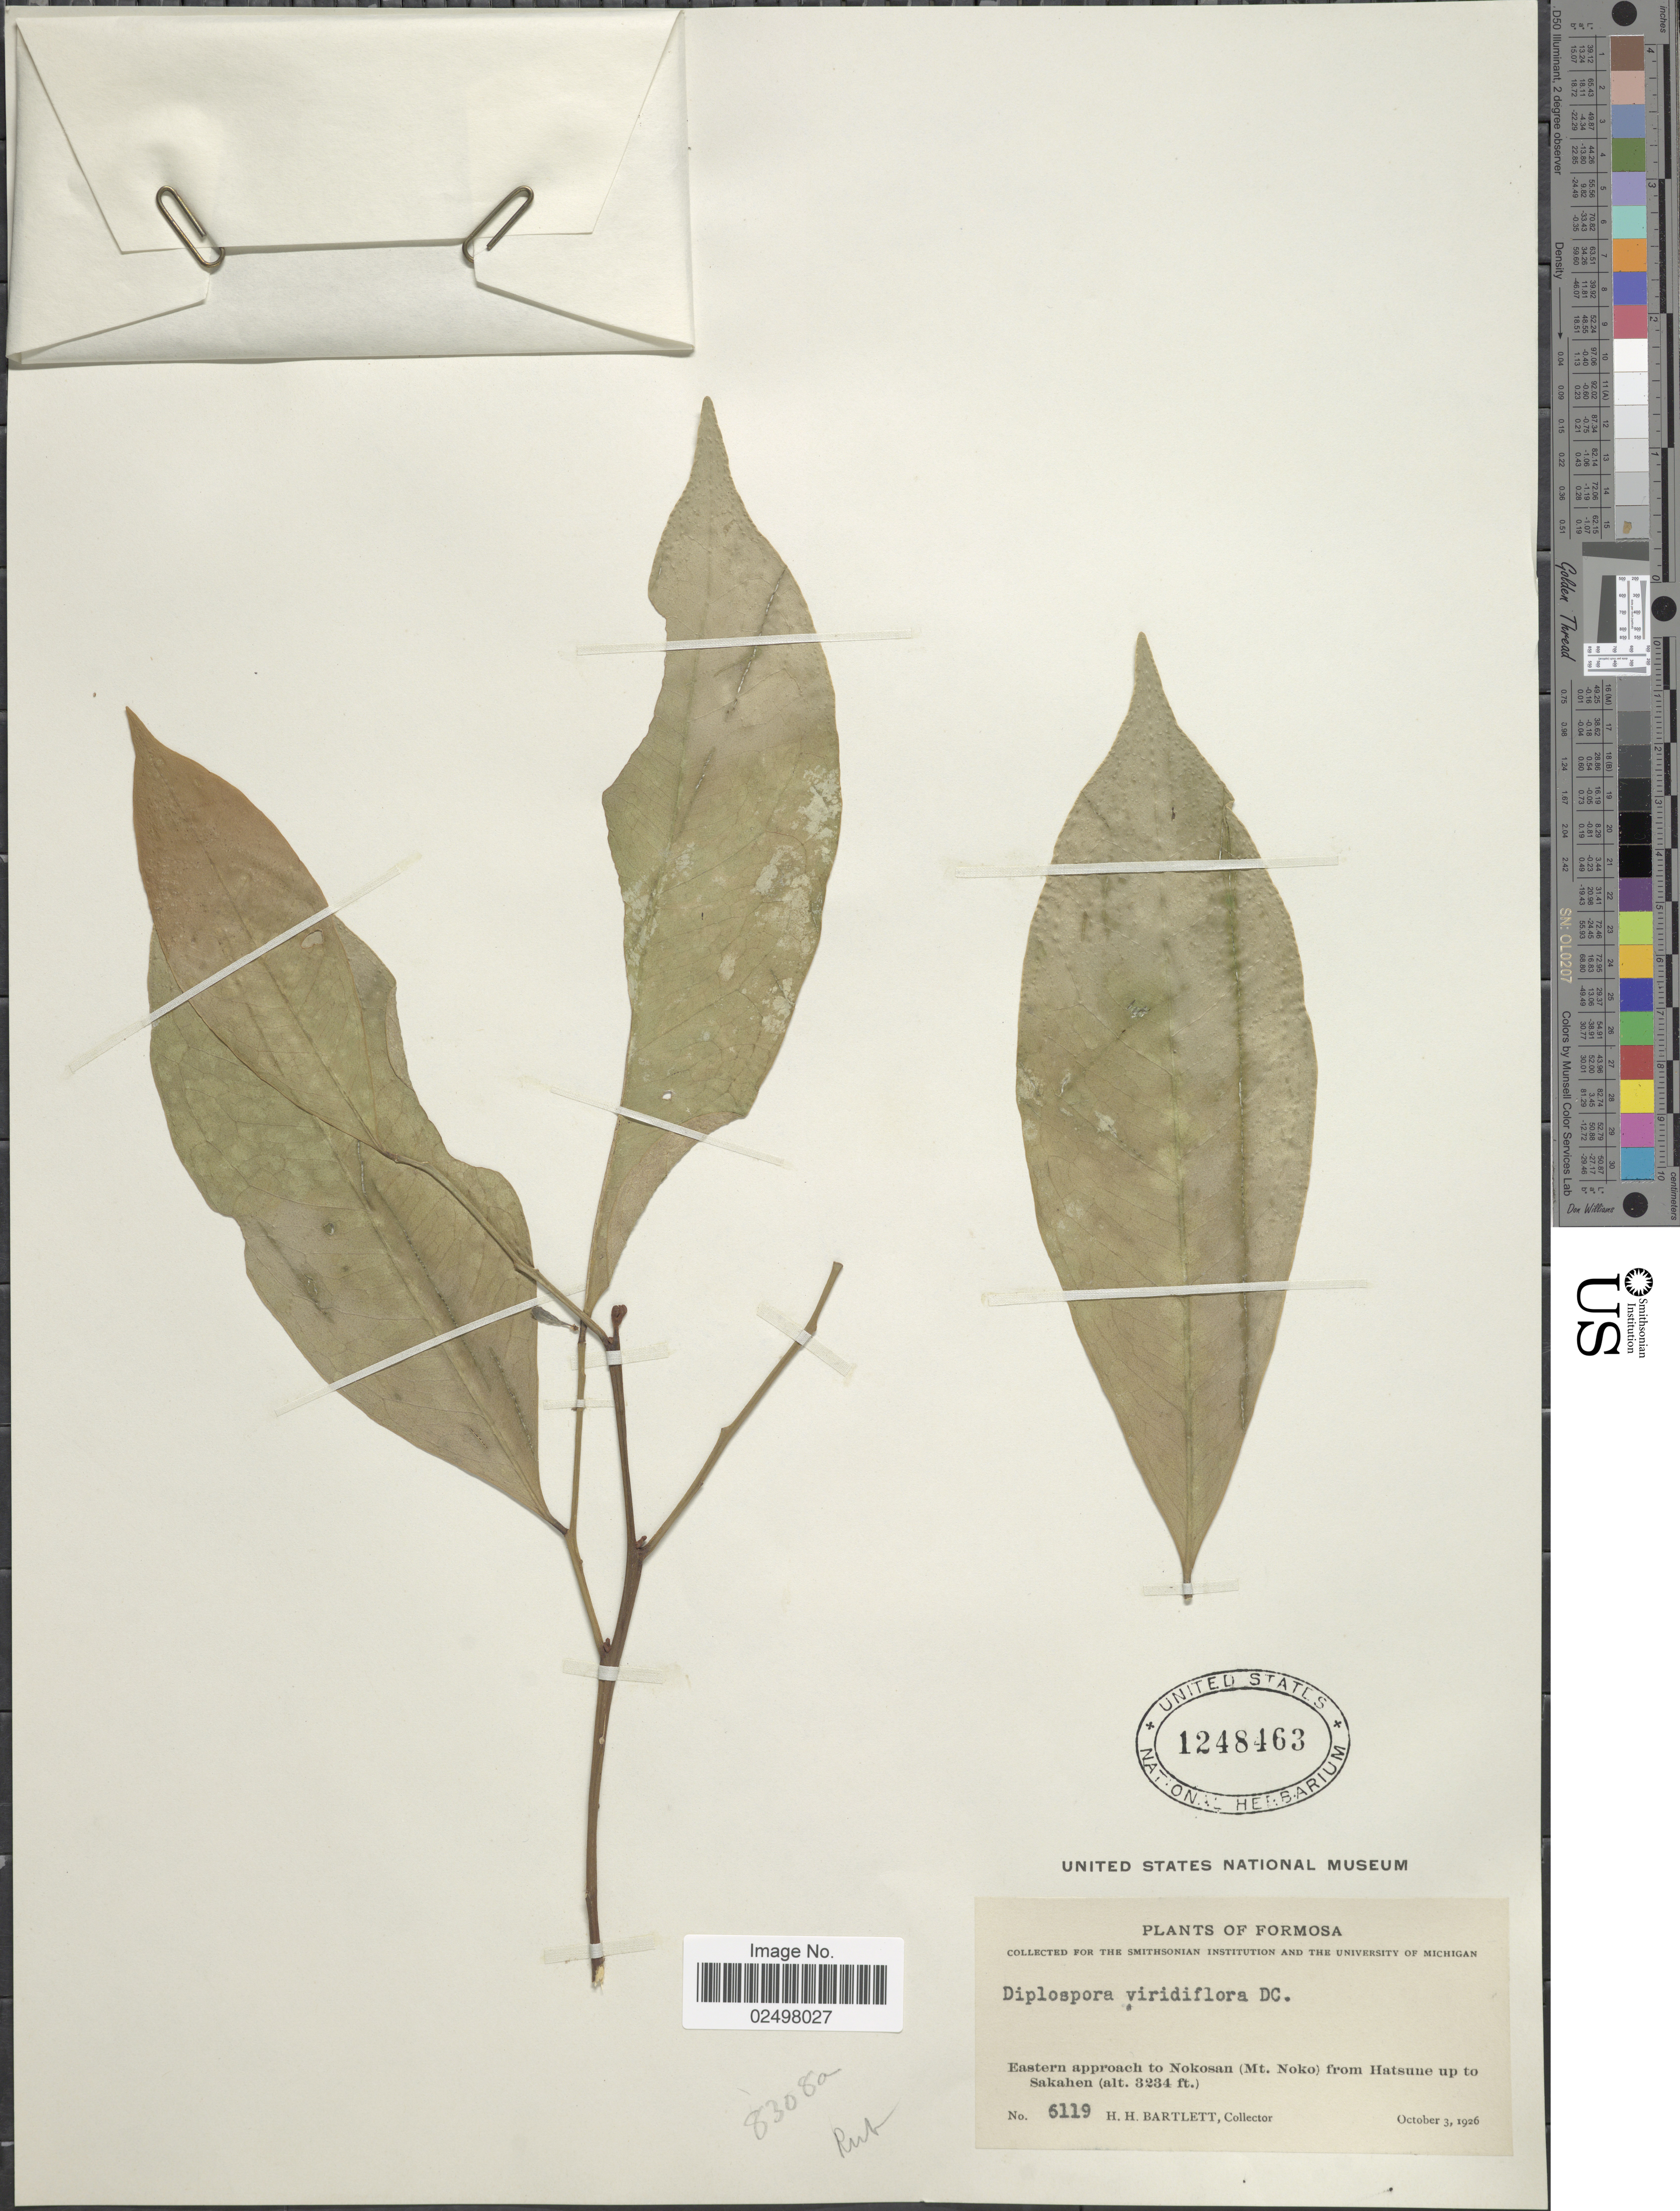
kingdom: Plantae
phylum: Tracheophyta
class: Magnoliopsida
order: Gentianales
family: Rubiaceae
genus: Tricalysia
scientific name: Tricalysia dubia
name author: (Lindl.) Ohwi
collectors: H. H. Bartlett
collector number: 6119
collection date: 1926-10-03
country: Taiwan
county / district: Hualien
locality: Formosa, Eastern approach to Nokosan (Mt. Noko) from Hatsune up to Sakahen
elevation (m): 986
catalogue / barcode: US 1248463